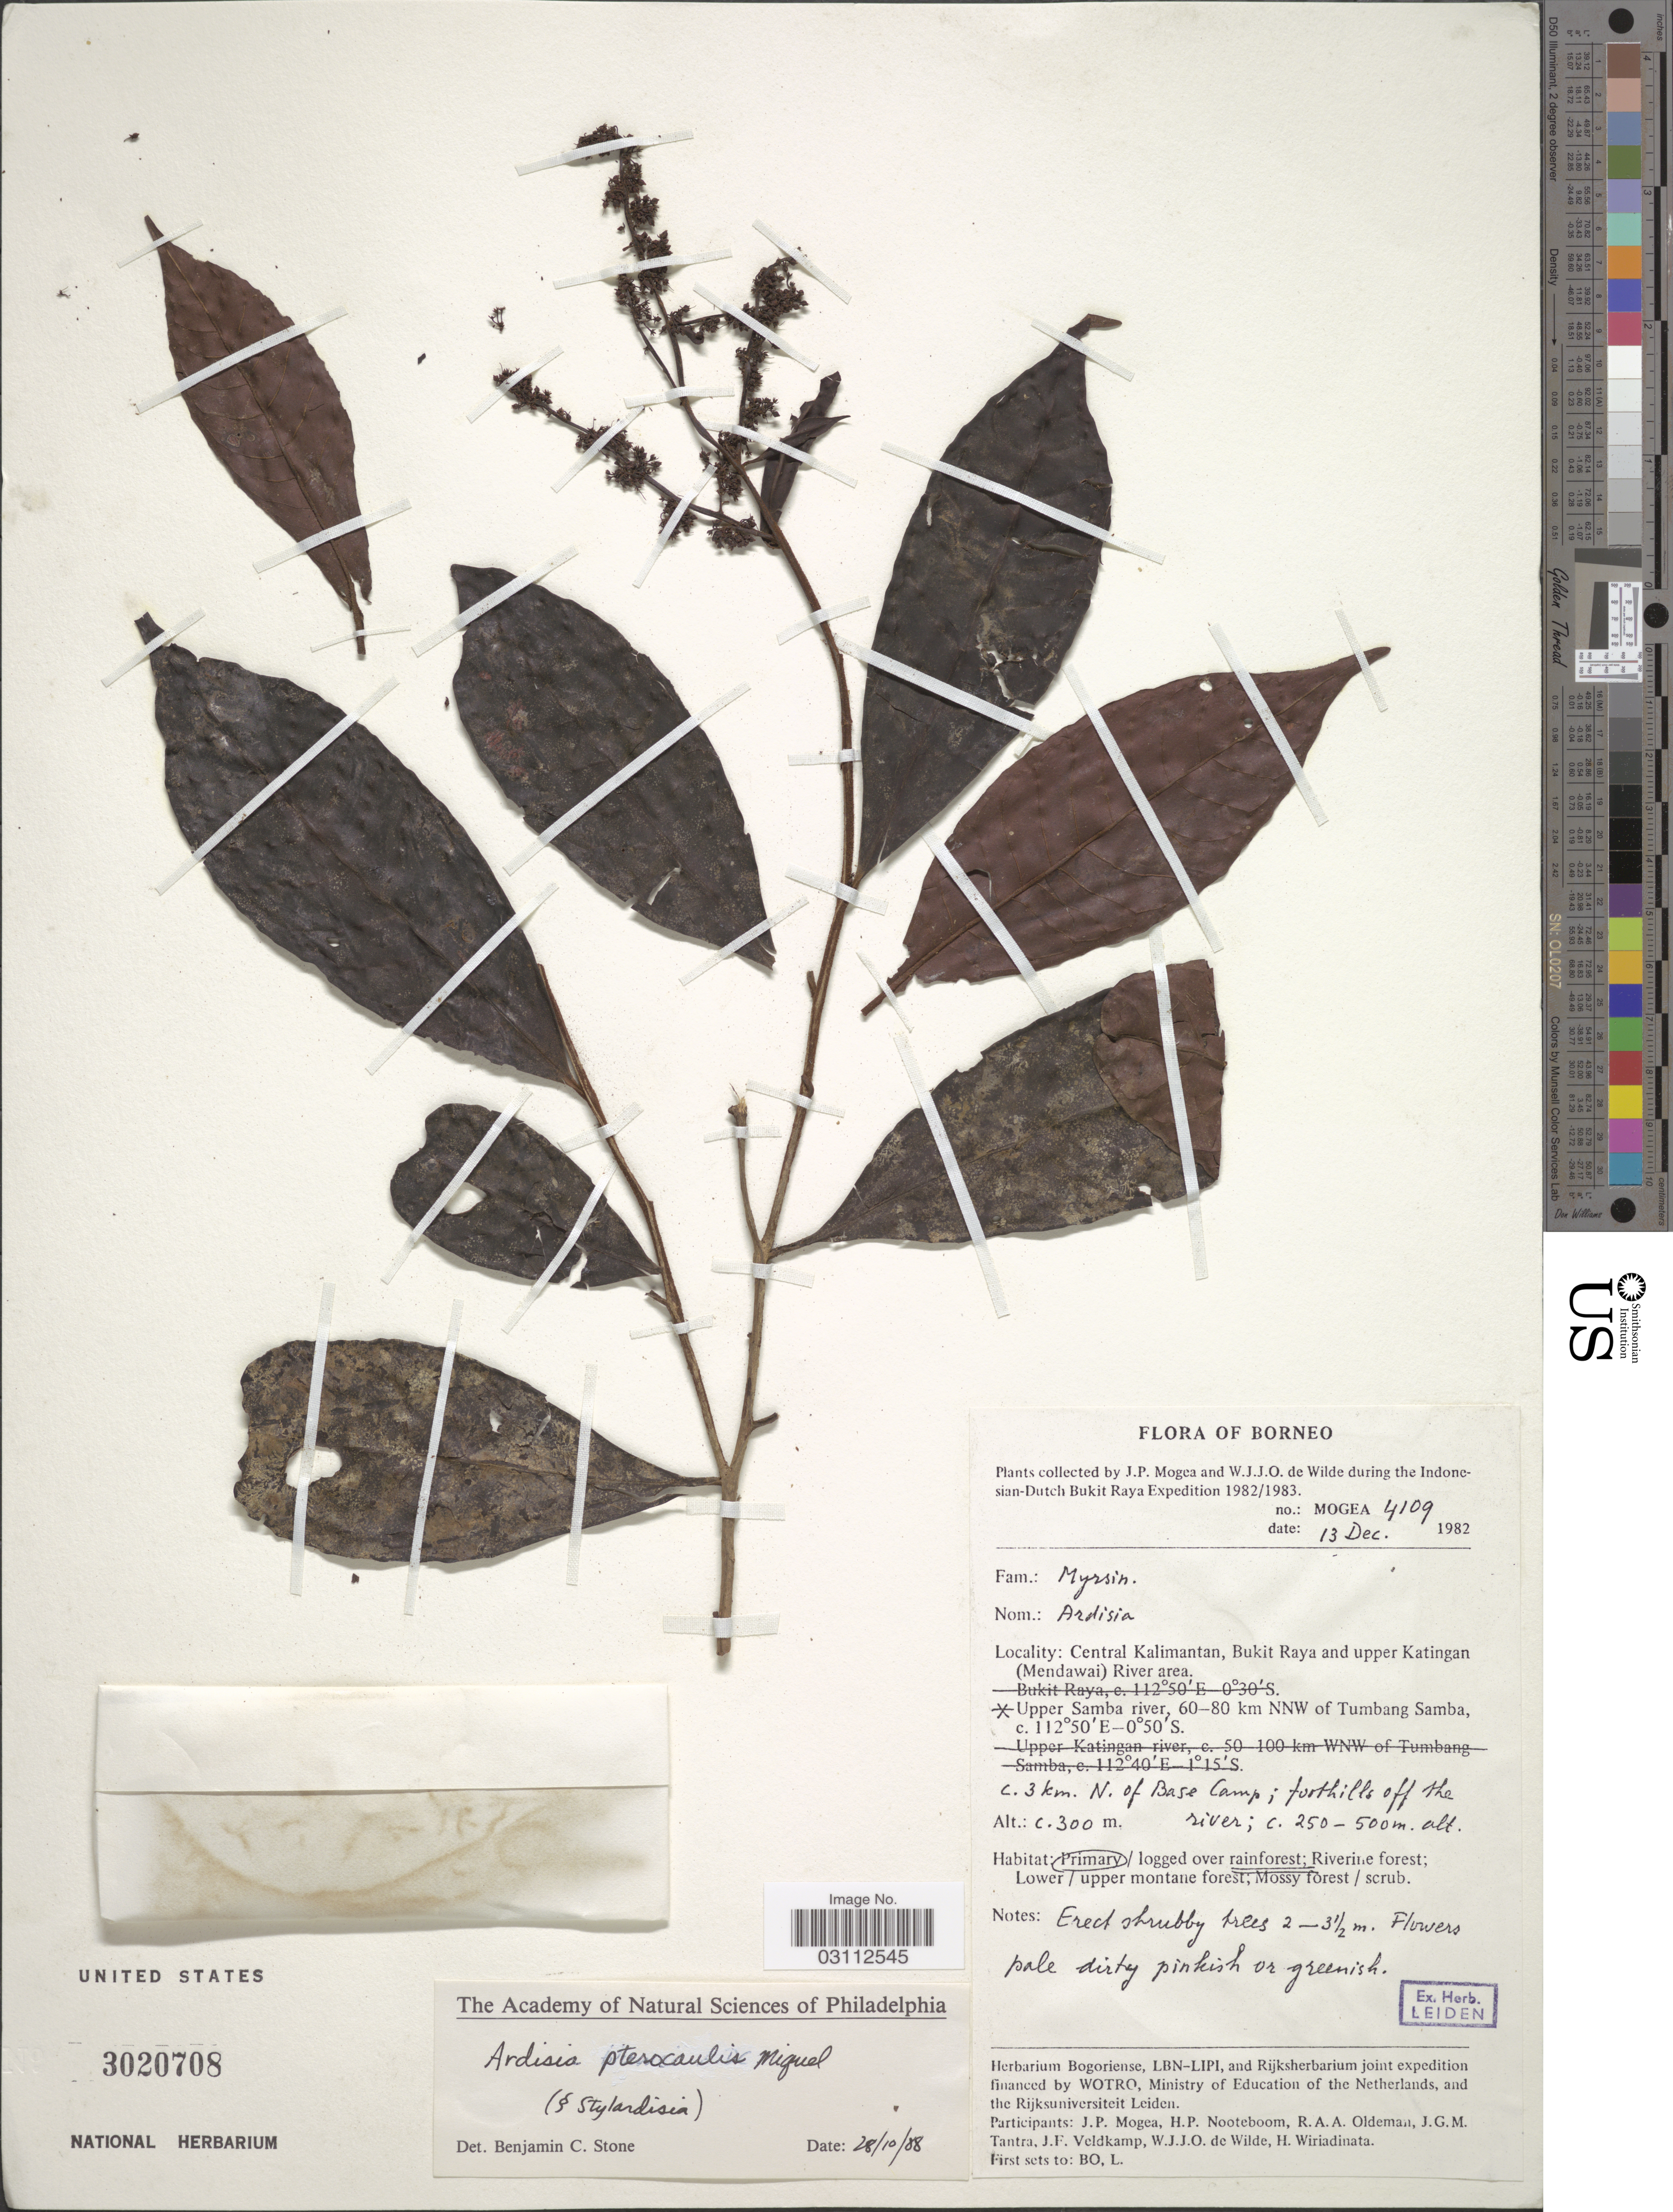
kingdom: Plantae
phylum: Tracheophyta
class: Magnoliopsida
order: Ericales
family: Primulaceae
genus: Ardisia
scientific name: Ardisia pterocaulis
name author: Miq.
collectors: J. Mogea & W. J. de Wilde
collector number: MOGEA4109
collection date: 1982-12-13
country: Indonesia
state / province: Kalimantan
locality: Borneo. Central Kalimantan, Bukit Raya and upper Katingan (Mendawai) River area. Upper Samba river, 60-80 km NNW of Tumbang Samba. C. 3 km. N. of Base Camp; foothills off the river.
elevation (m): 300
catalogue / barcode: US 3020708